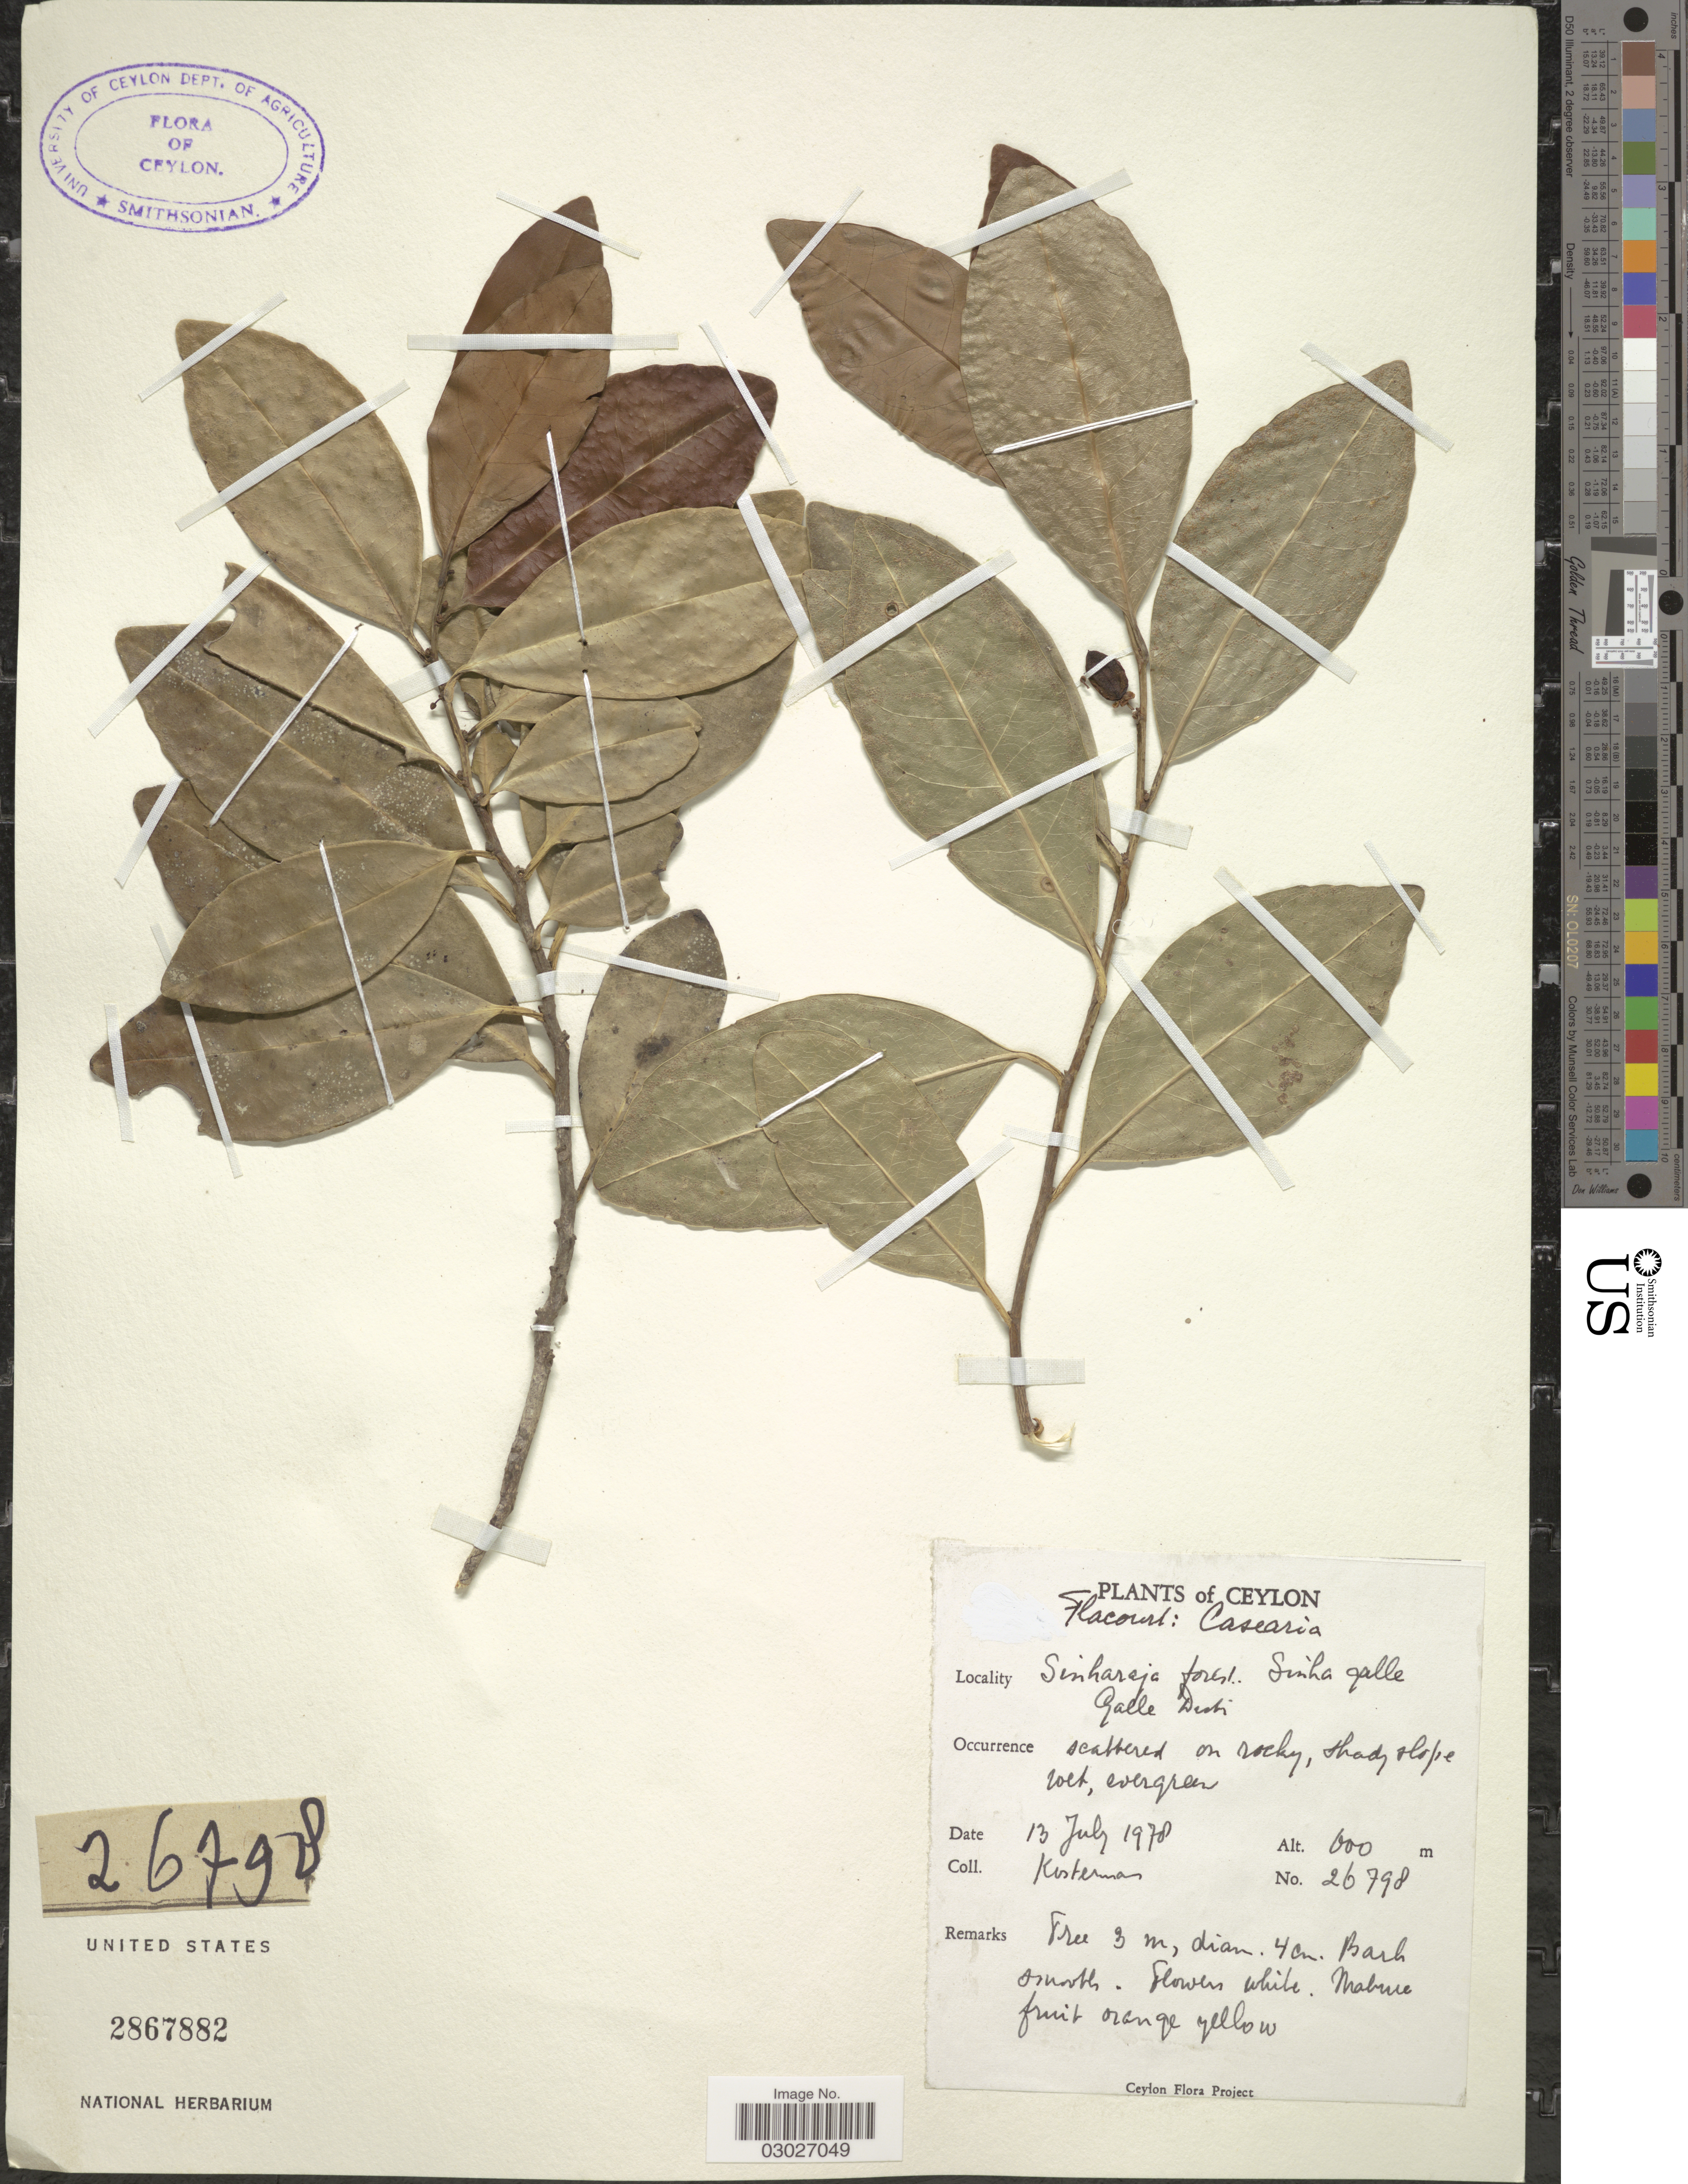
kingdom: Plantae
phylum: Tracheophyta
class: Magnoliopsida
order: Malpighiales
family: Salicaceae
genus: Casearia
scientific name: Casearia sp.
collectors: Kostermans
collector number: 26798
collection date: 1978-07-13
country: Sri Lanka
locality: Ceylon. Sinhareja forest. Sinha galle. Galle Distr.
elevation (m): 600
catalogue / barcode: US 2867882